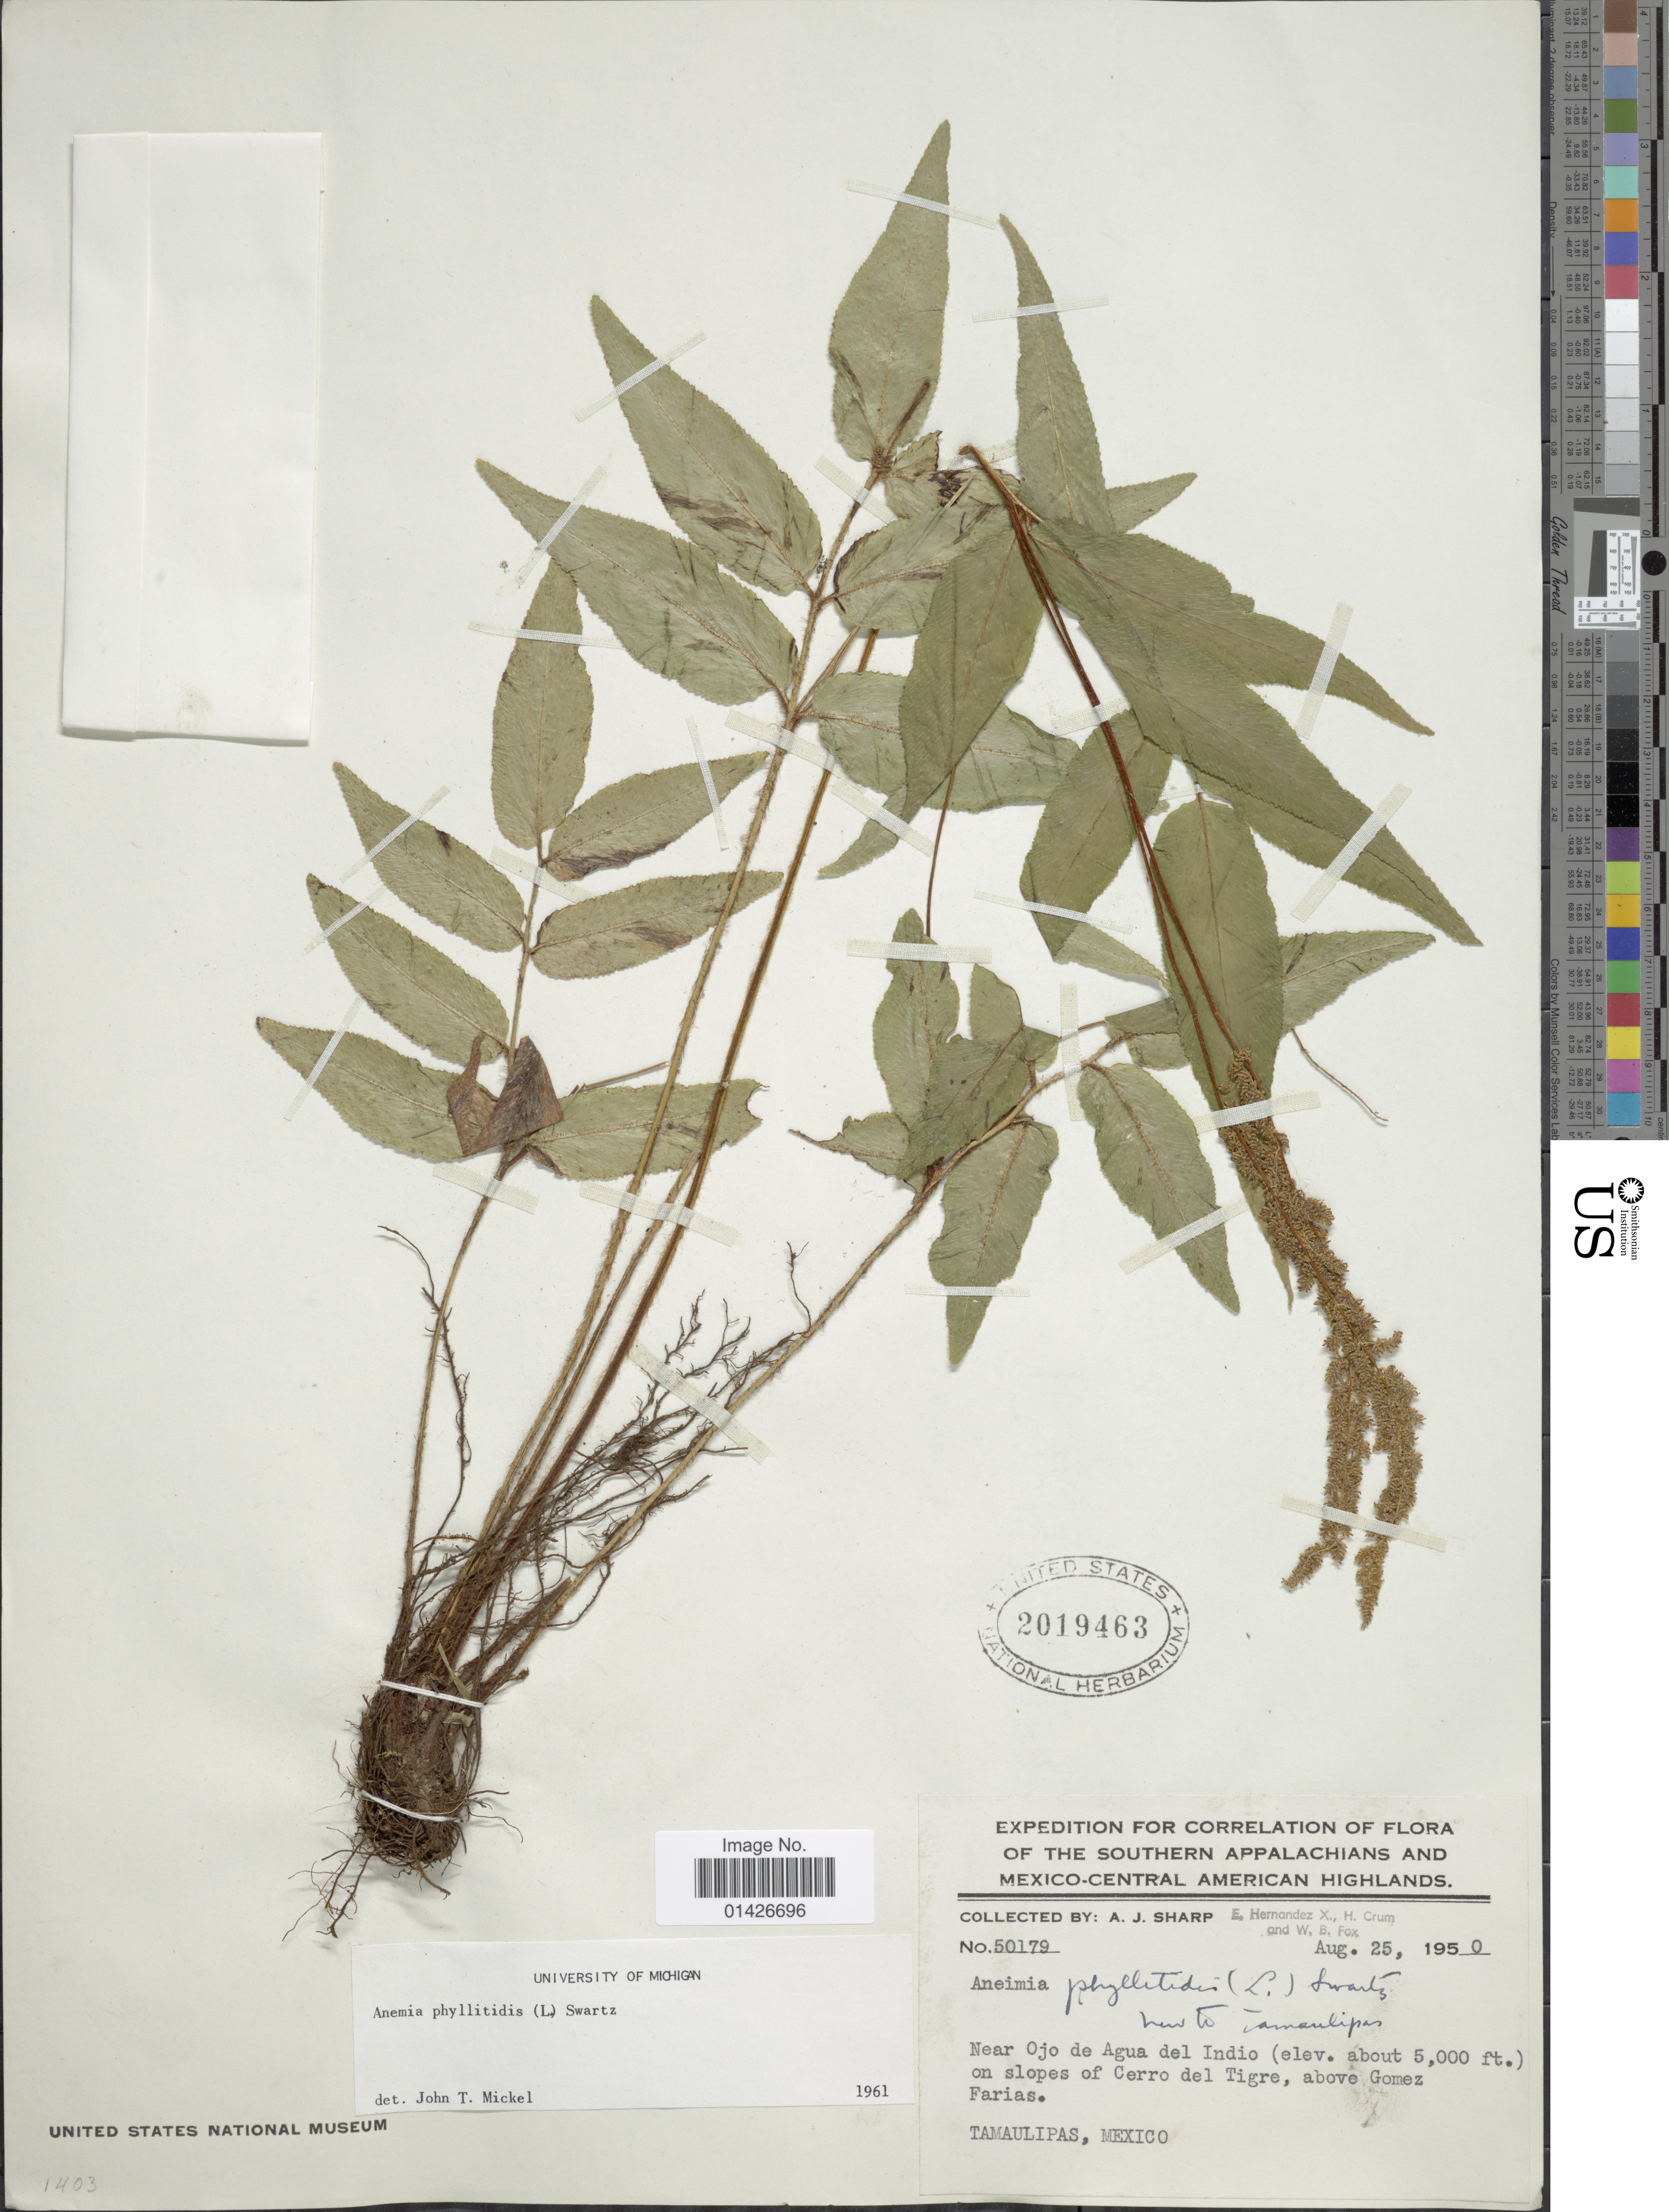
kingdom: Plantae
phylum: Tracheophyta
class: Polypodiopsida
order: Schizaeales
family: Anemiaceae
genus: Anemia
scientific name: Anemia phyllitidis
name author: (L.) Sw.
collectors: A. J. Sharp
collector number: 50179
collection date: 1950-08-25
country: Mexico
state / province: Tamaulipas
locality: Near Ojo de Agua del Indio on slopes of Cerro del Tigre, above Gomez Farias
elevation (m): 1524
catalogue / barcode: US 2019463